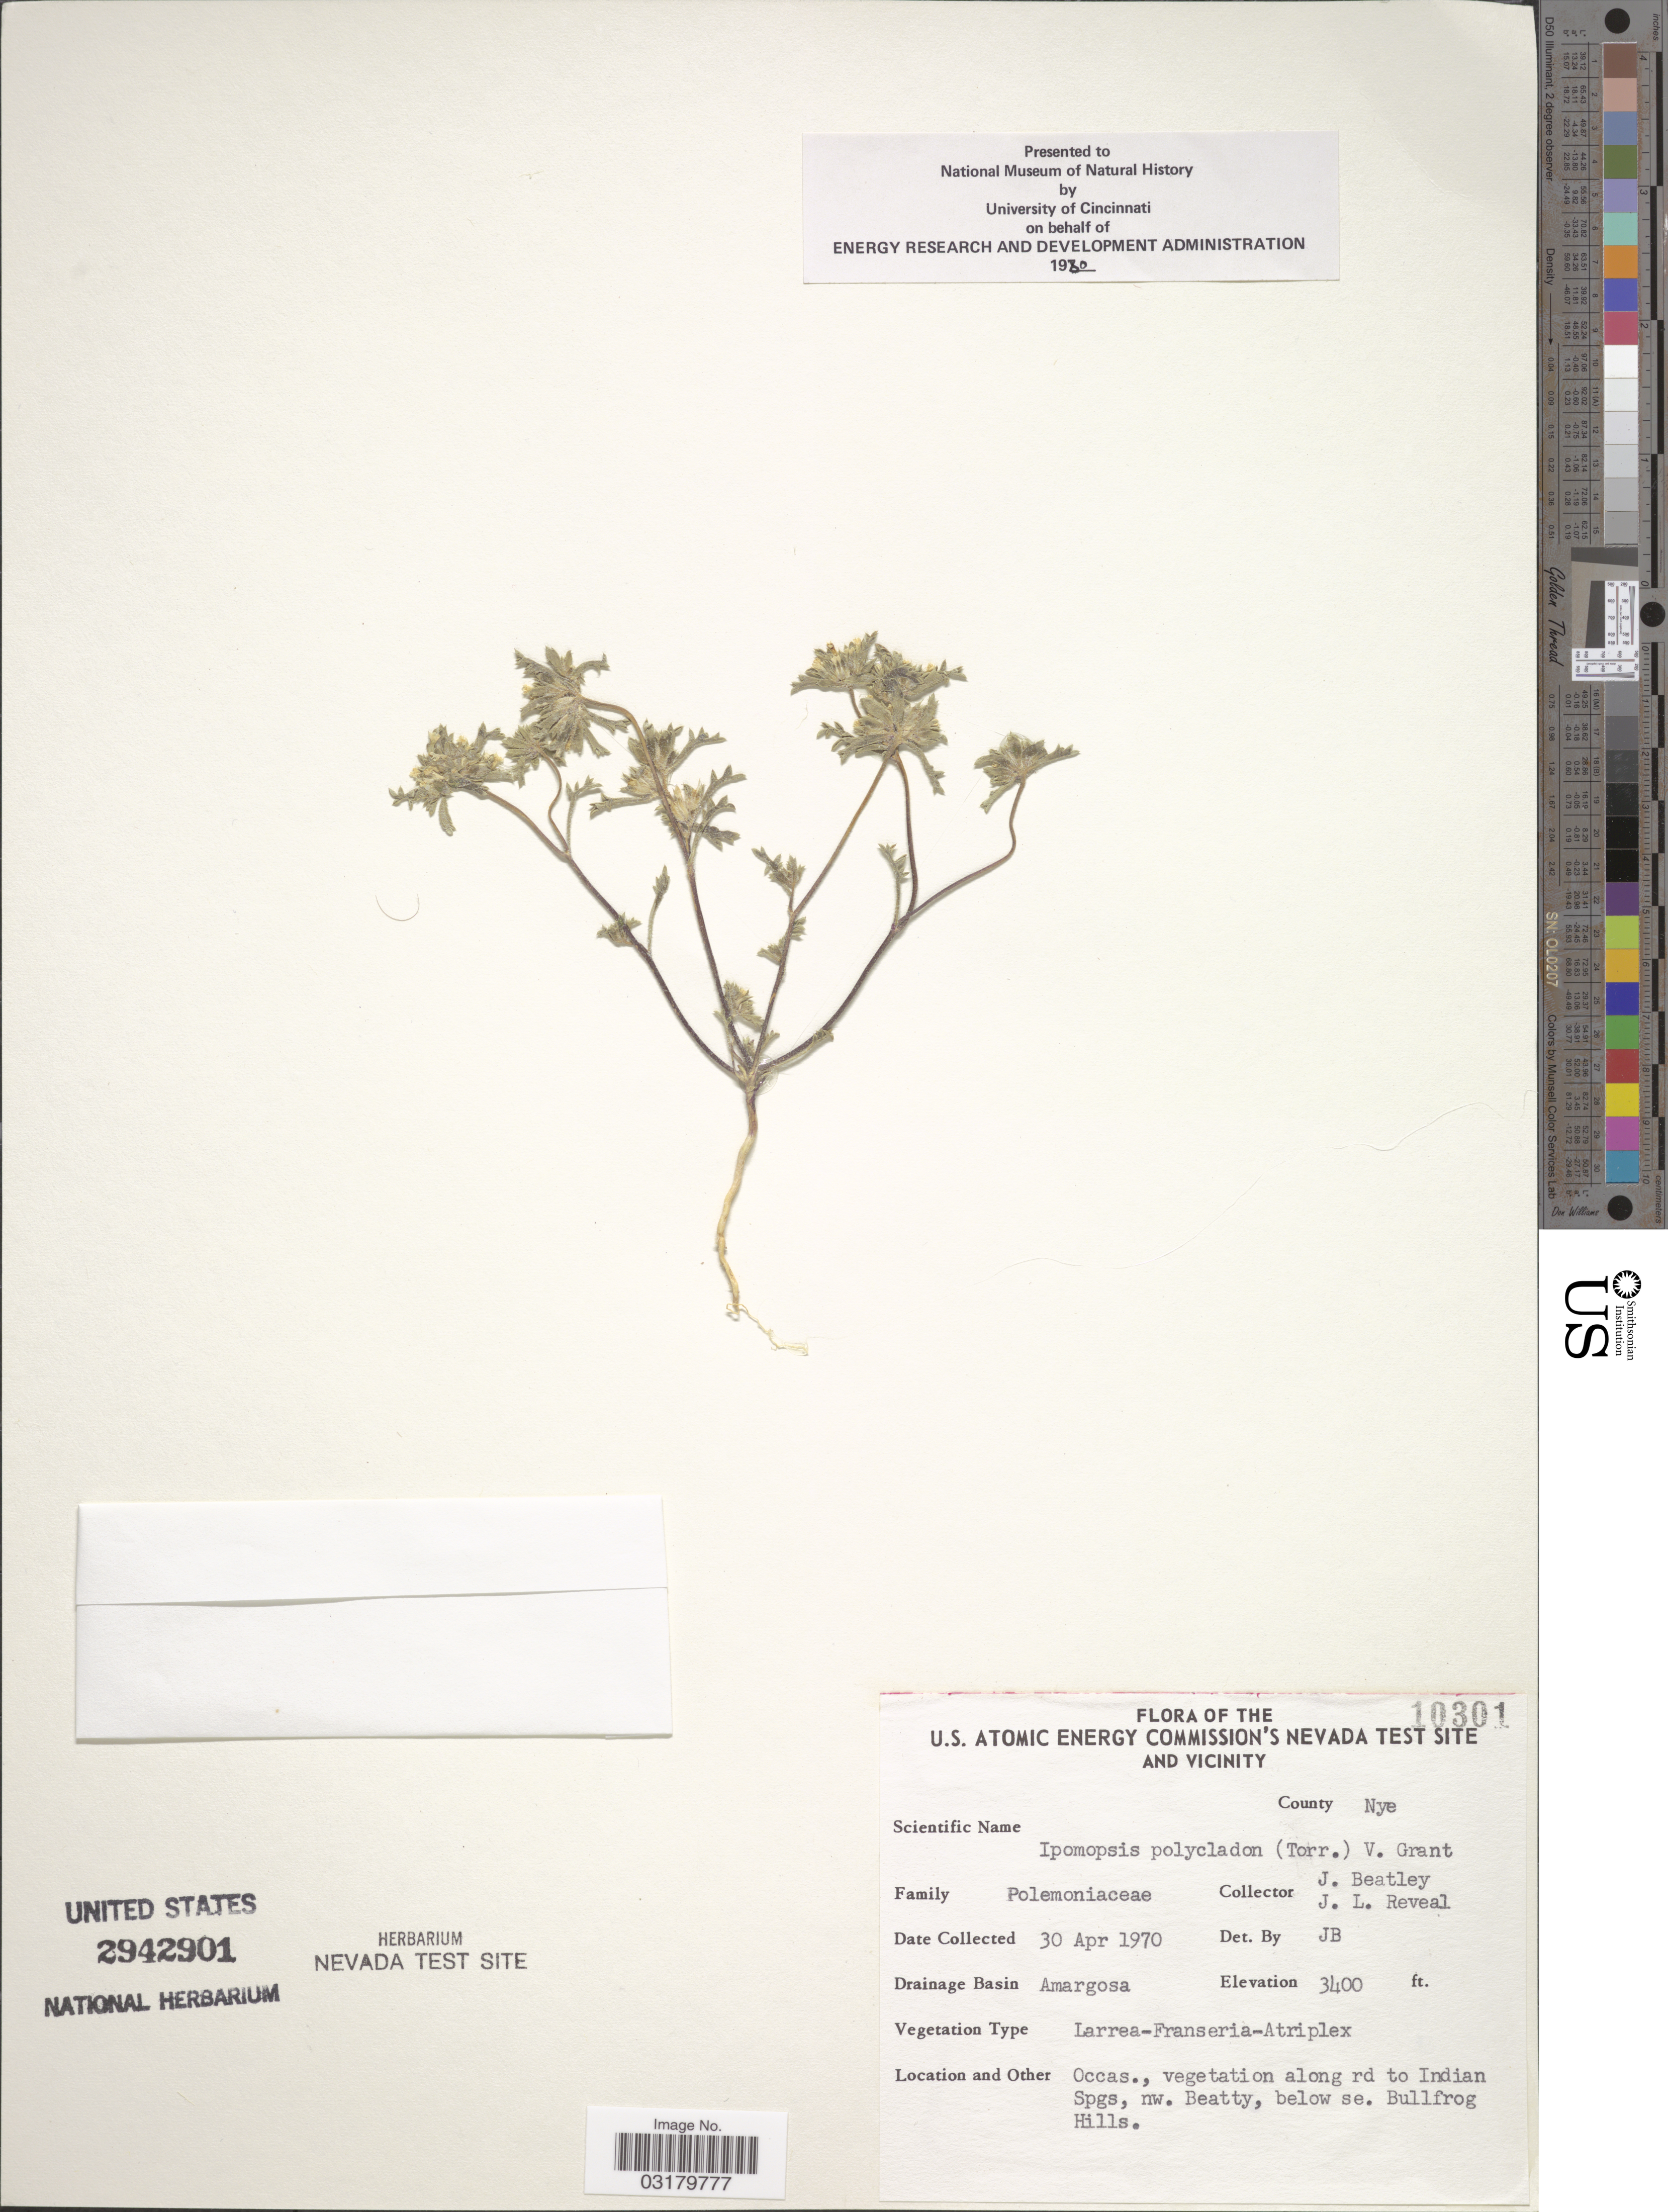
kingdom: Plantae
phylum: Tracheophyta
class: Magnoliopsida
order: Ericales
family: Polemoniaceae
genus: Ipomopsis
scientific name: Ipomopsis polycladon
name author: (Torr.) V.E. Grant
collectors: J. C. Beatley & J. L. Reveal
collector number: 1030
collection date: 1970-04-30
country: United States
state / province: Nevada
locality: The U.S. Atomic Energy Commission's Nevada Test Site and Vicinity. County Nye. Drainage Basin Amargosa. Occas., vegetation along rd to Indian Spgs, nw. Beatty, below se. Bullfrog Hills.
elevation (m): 1036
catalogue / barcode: US 2942901